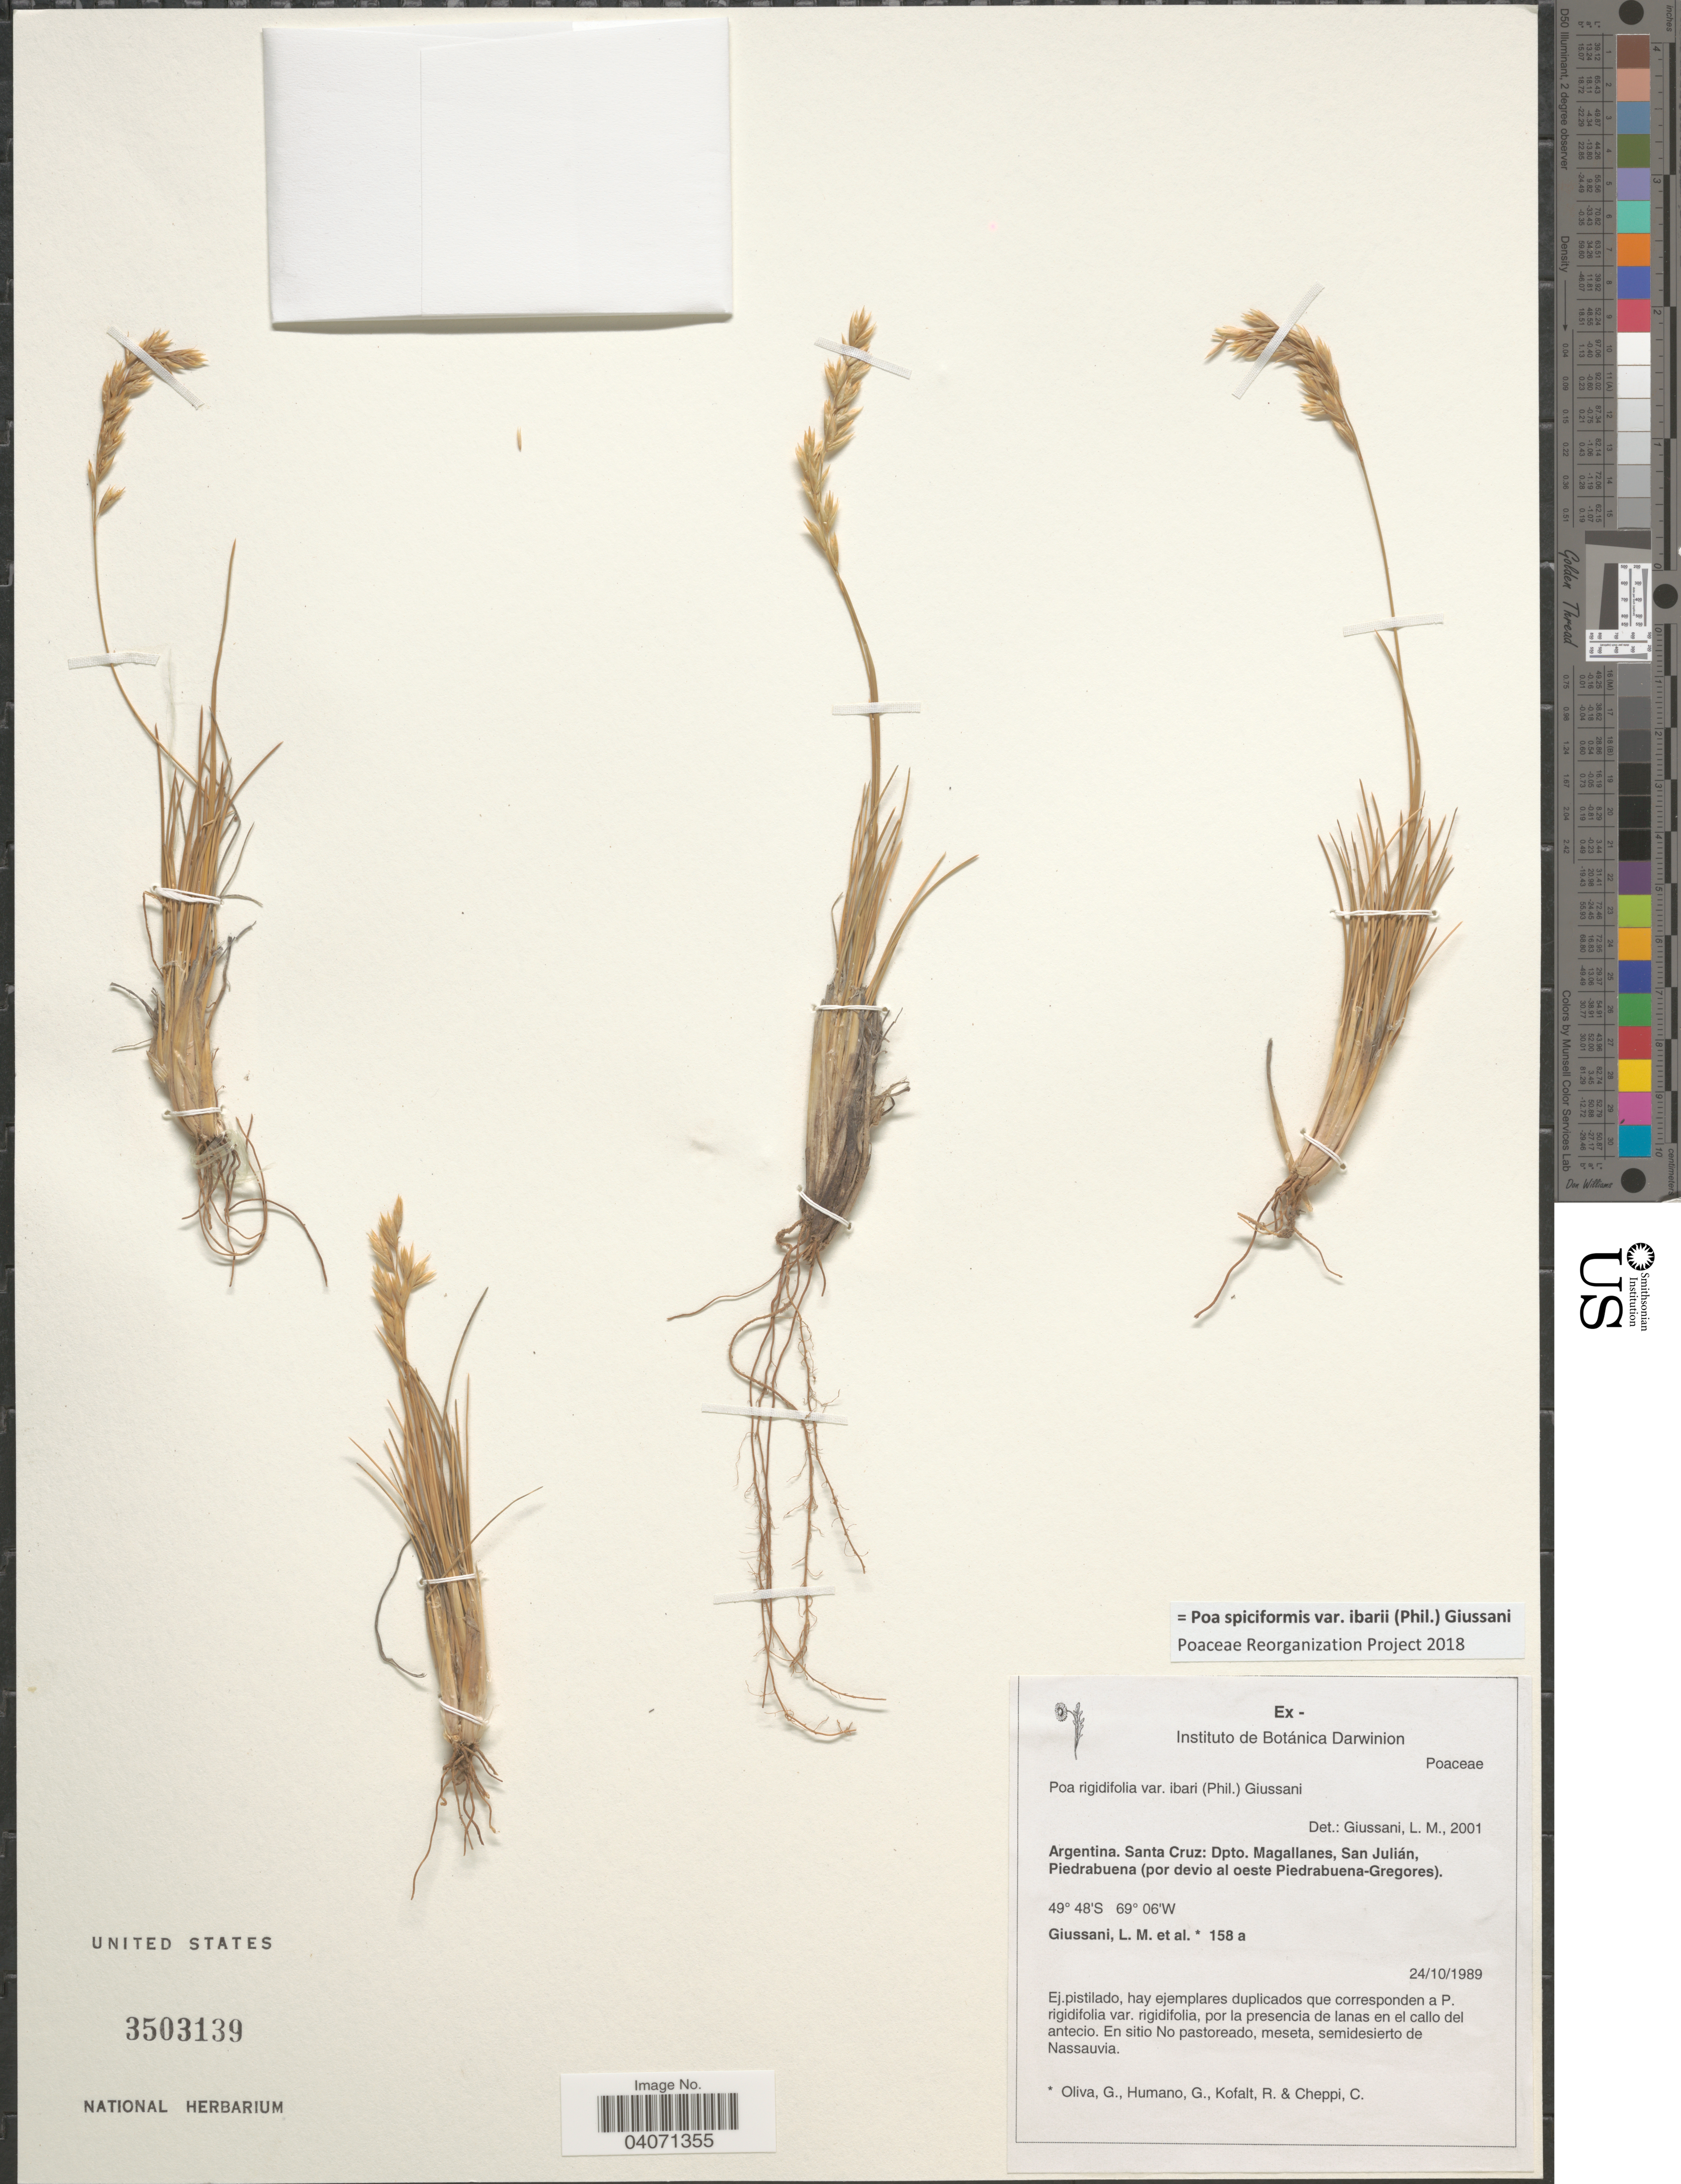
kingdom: Plantae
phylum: Tracheophyta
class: Liliopsida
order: Poales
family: Poaceae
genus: Poa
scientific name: Poa spiciformis var. ibarii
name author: (Phil.) Giussani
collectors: L. Giussani, G. Oliva, G. Humano, R. Kofalt & C. Cheppi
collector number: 158a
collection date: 1989-10-24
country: Argentina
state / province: Santa Cruz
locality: Dpto. Magallanes, San Julián, Piedrabuena (por devio al oeste Piedrabuena-Gregores).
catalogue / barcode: US 3503139